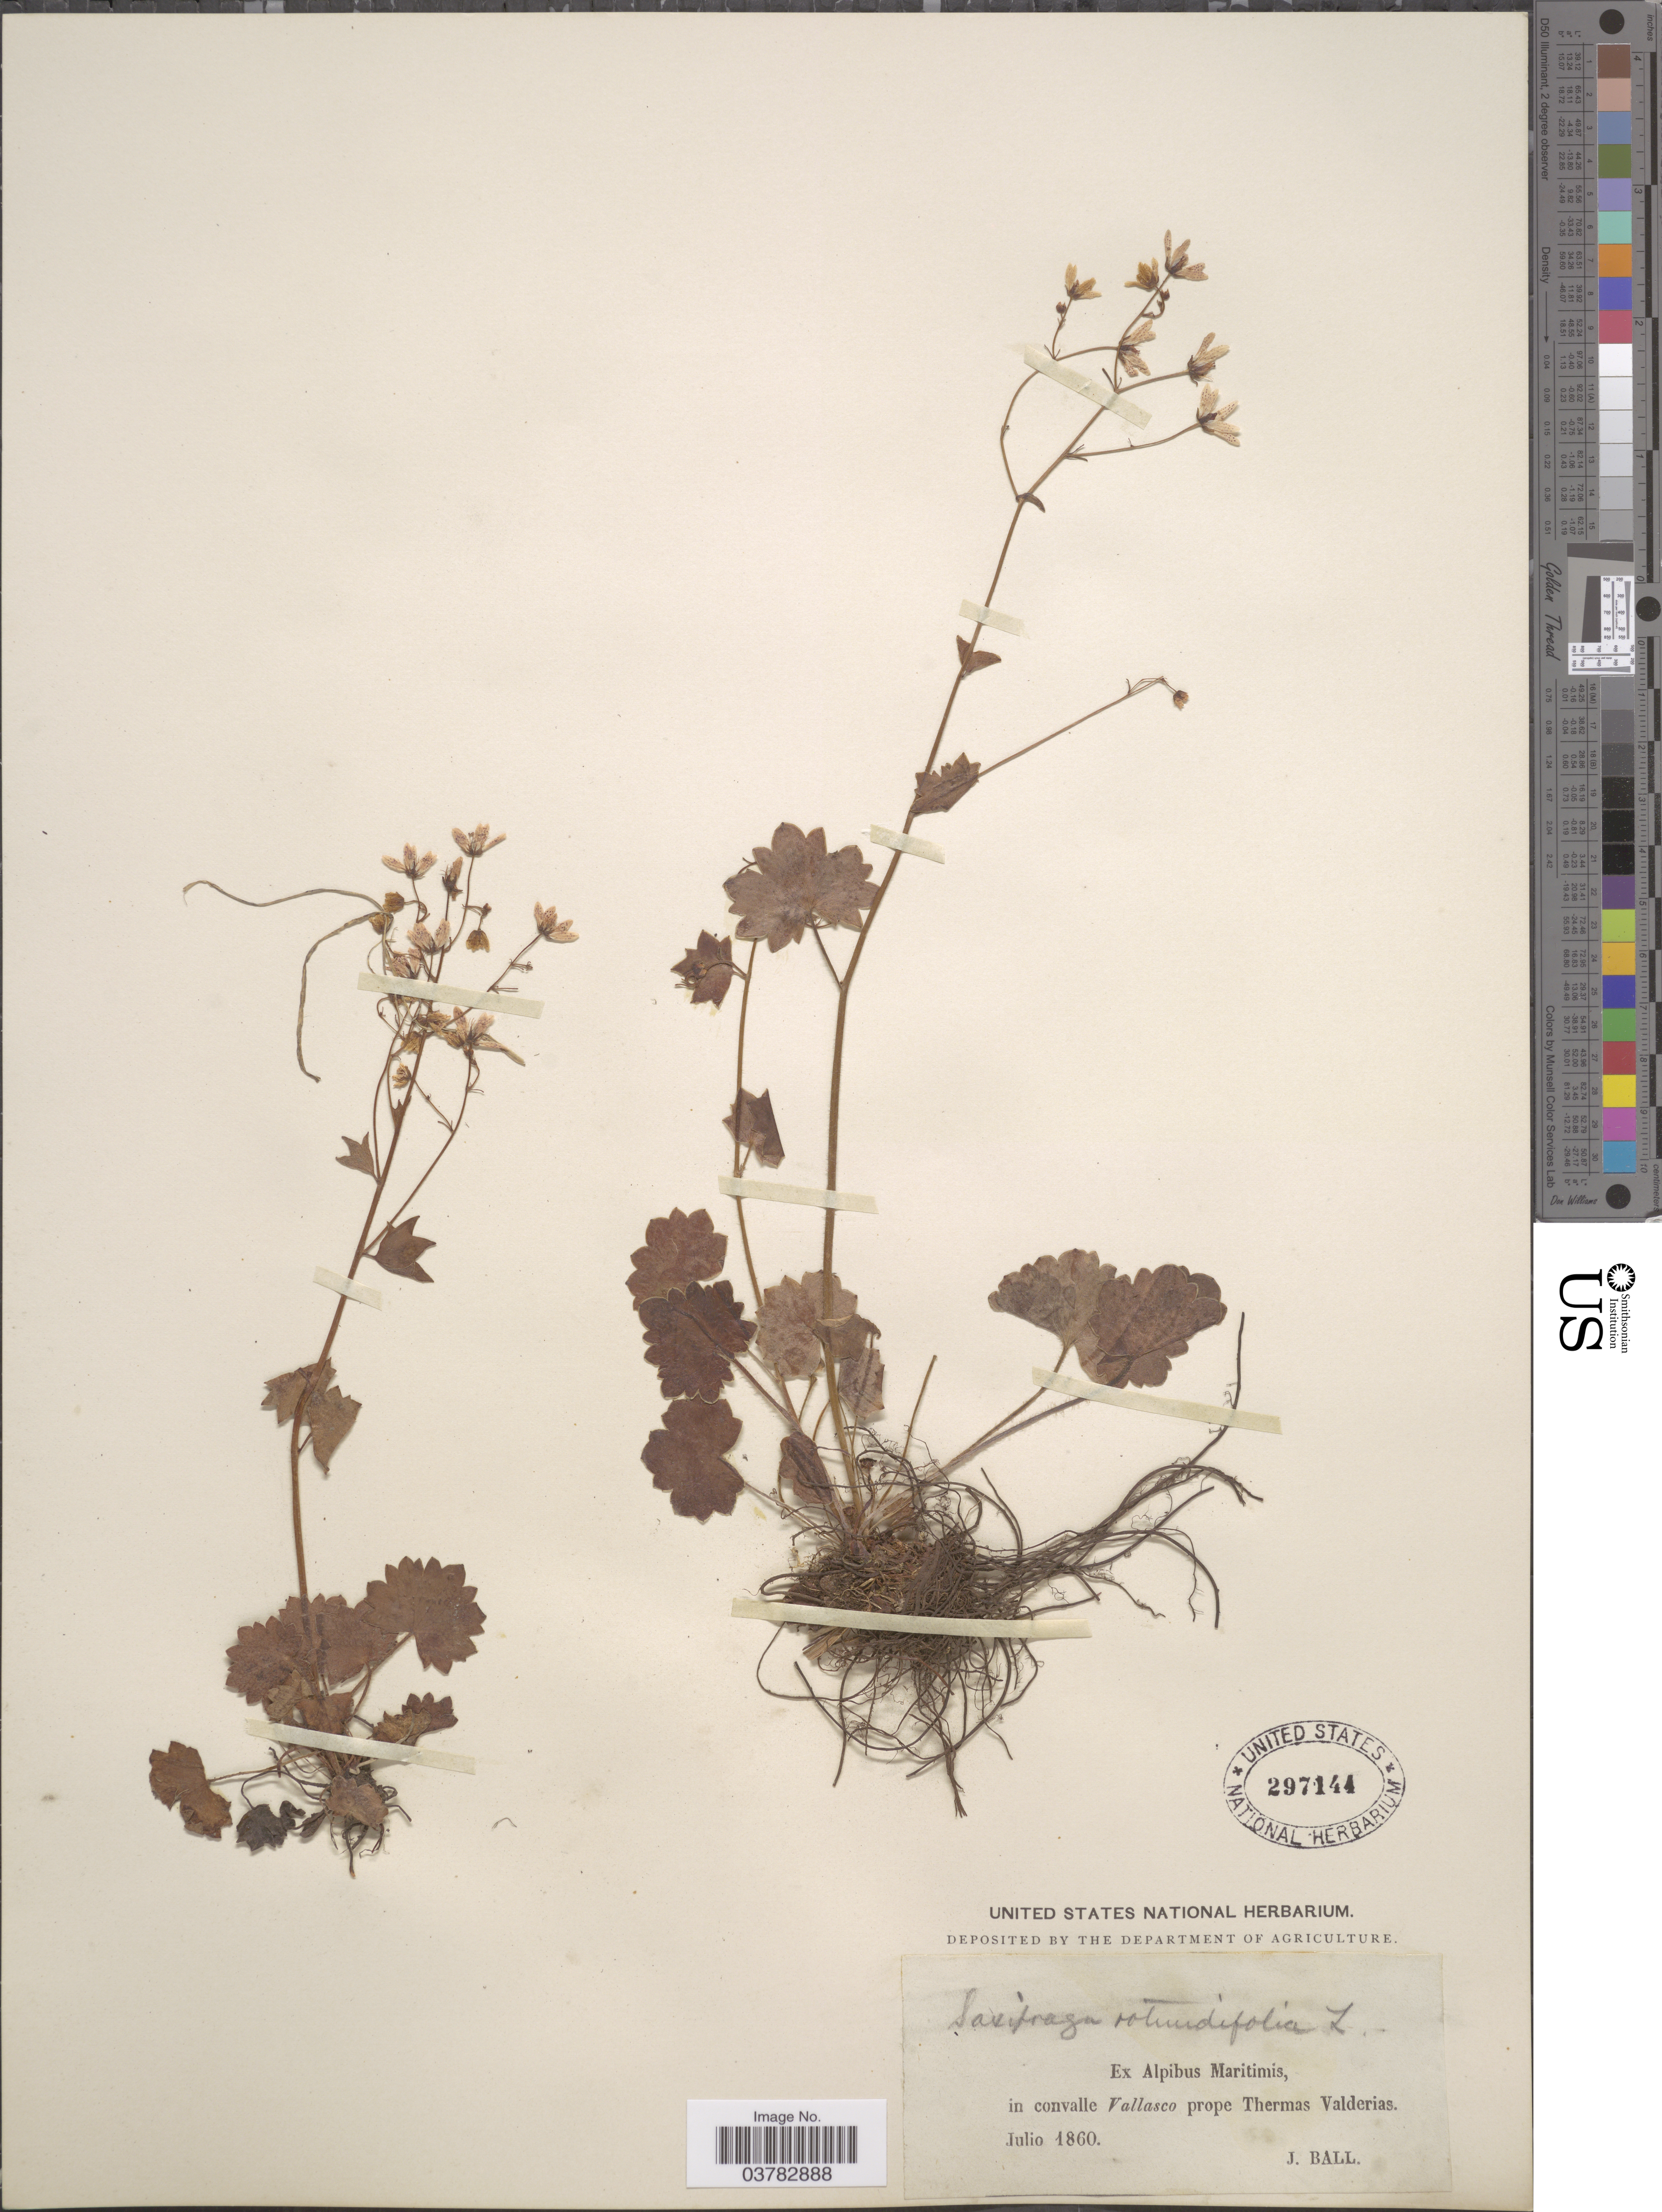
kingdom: Plantae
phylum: Tracheophyta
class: Magnoliopsida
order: Saxifragales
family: Saxifragaceae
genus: Saxifraga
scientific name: Saxifraga rotundifolia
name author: L.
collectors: J. Ball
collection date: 1860-07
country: Italy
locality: Ex Alpibus Maritimis, in convalle Vallasco prope Thermas Valderias.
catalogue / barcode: US 297144